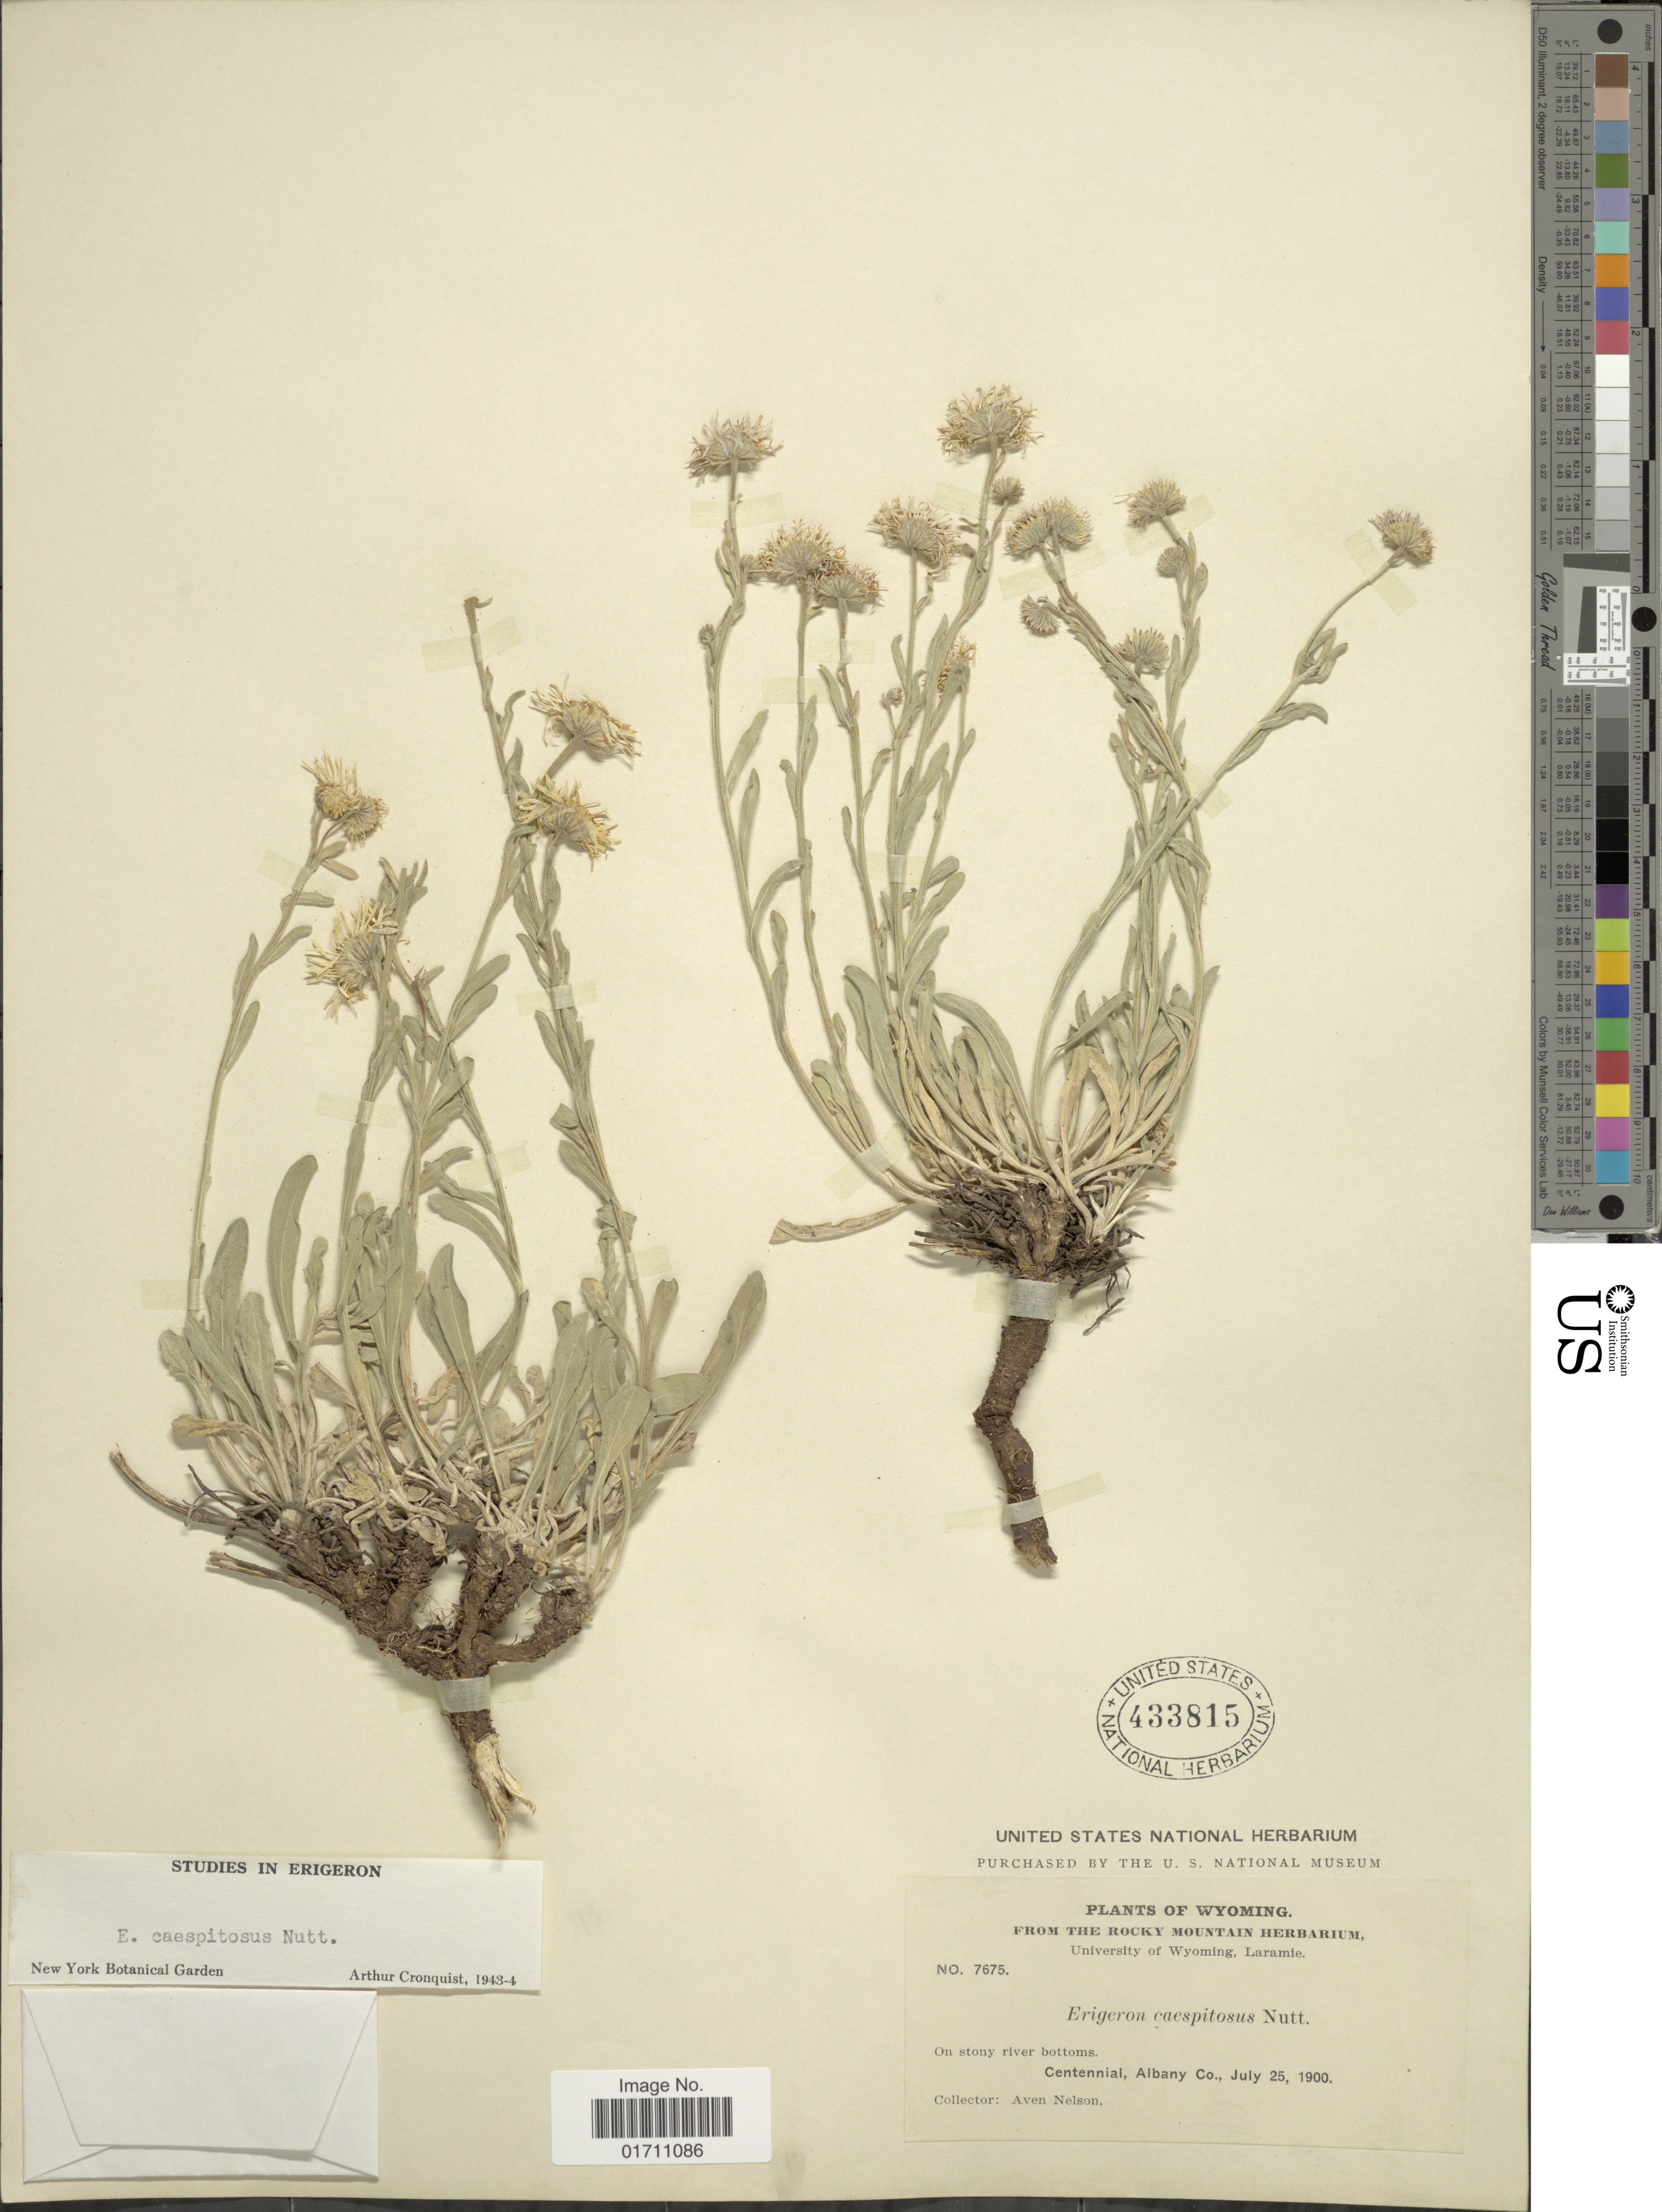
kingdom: Plantae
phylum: Tracheophyta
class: Magnoliopsida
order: Asterales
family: Asteraceae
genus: Erigeron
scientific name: Erigeron caespitosus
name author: Nutt.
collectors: A. Nelson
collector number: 7675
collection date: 1900-07-25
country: United States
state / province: Wyoming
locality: On stony river bottoms. centennial, Albany Co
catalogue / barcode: US 433815